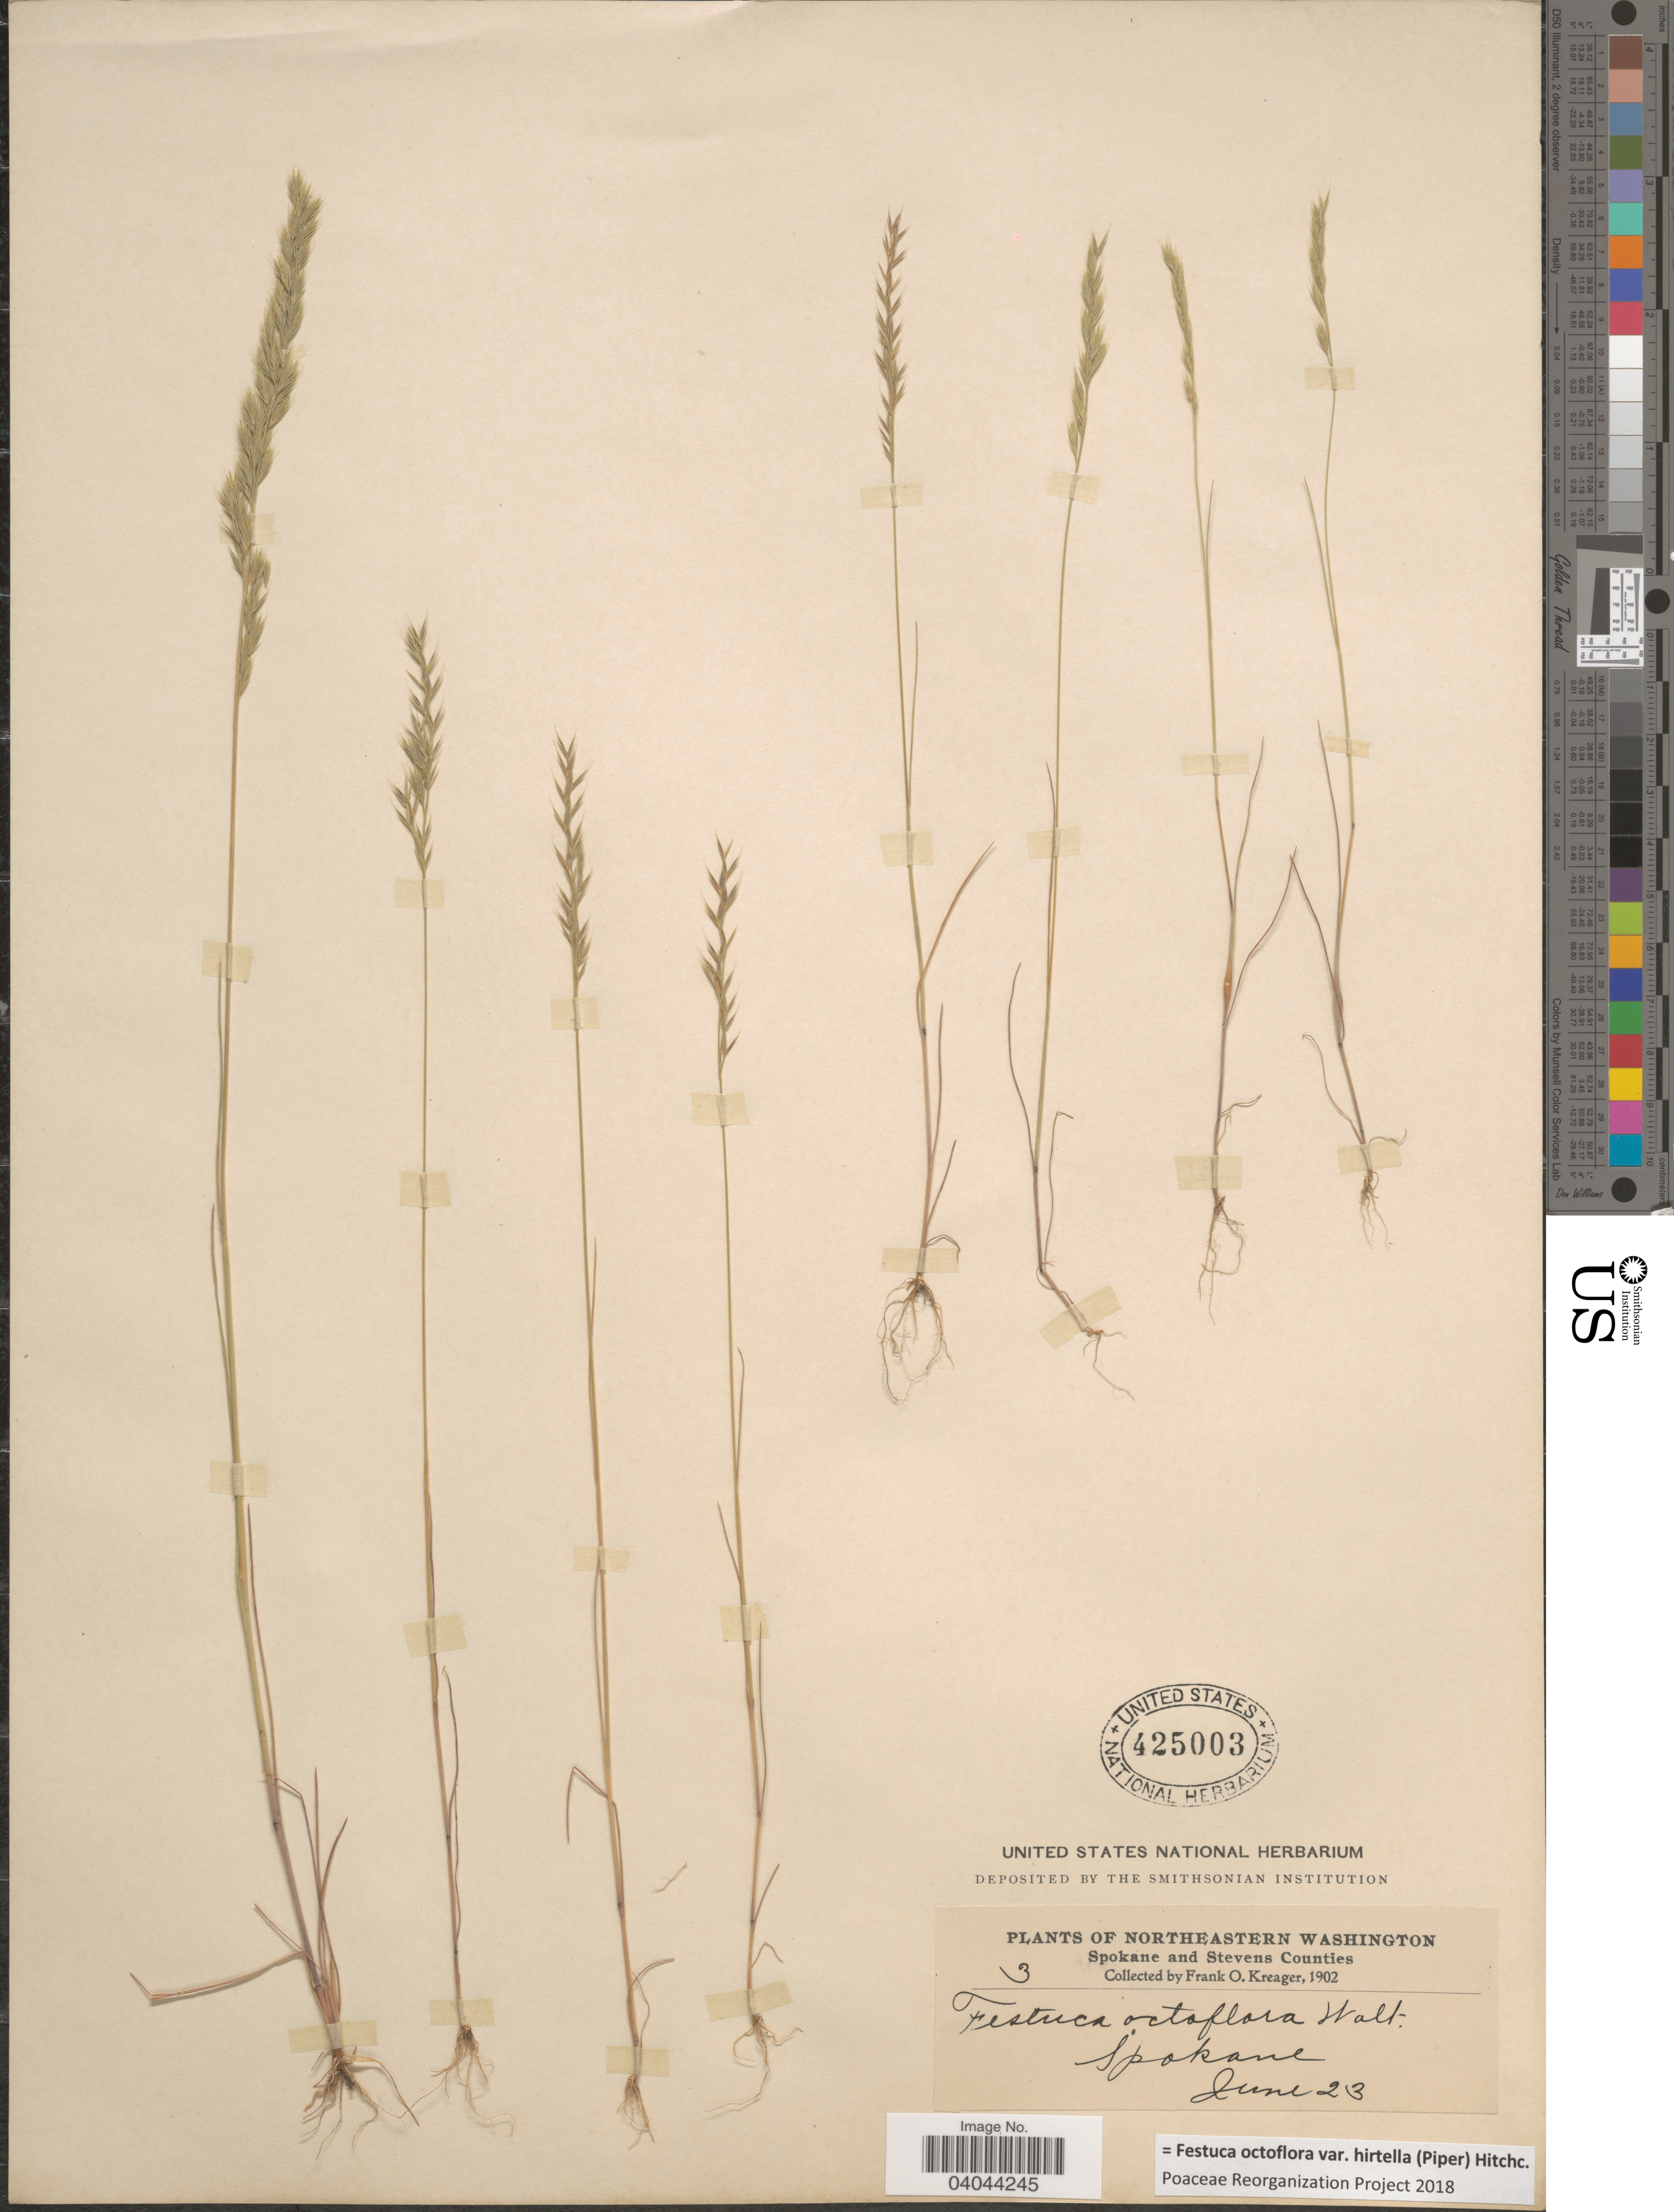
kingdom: Plantae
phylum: Tracheophyta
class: Liliopsida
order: Poales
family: Poaceae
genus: Festuca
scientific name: Festuca octoflora var. hirtella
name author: Piper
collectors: F. Kreager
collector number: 3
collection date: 1902-06-23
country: United States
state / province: Washington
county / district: Spokane / Stevens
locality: Northeastern Washington. Spokane and Stevens Counties. Spokane.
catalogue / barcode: US 425003